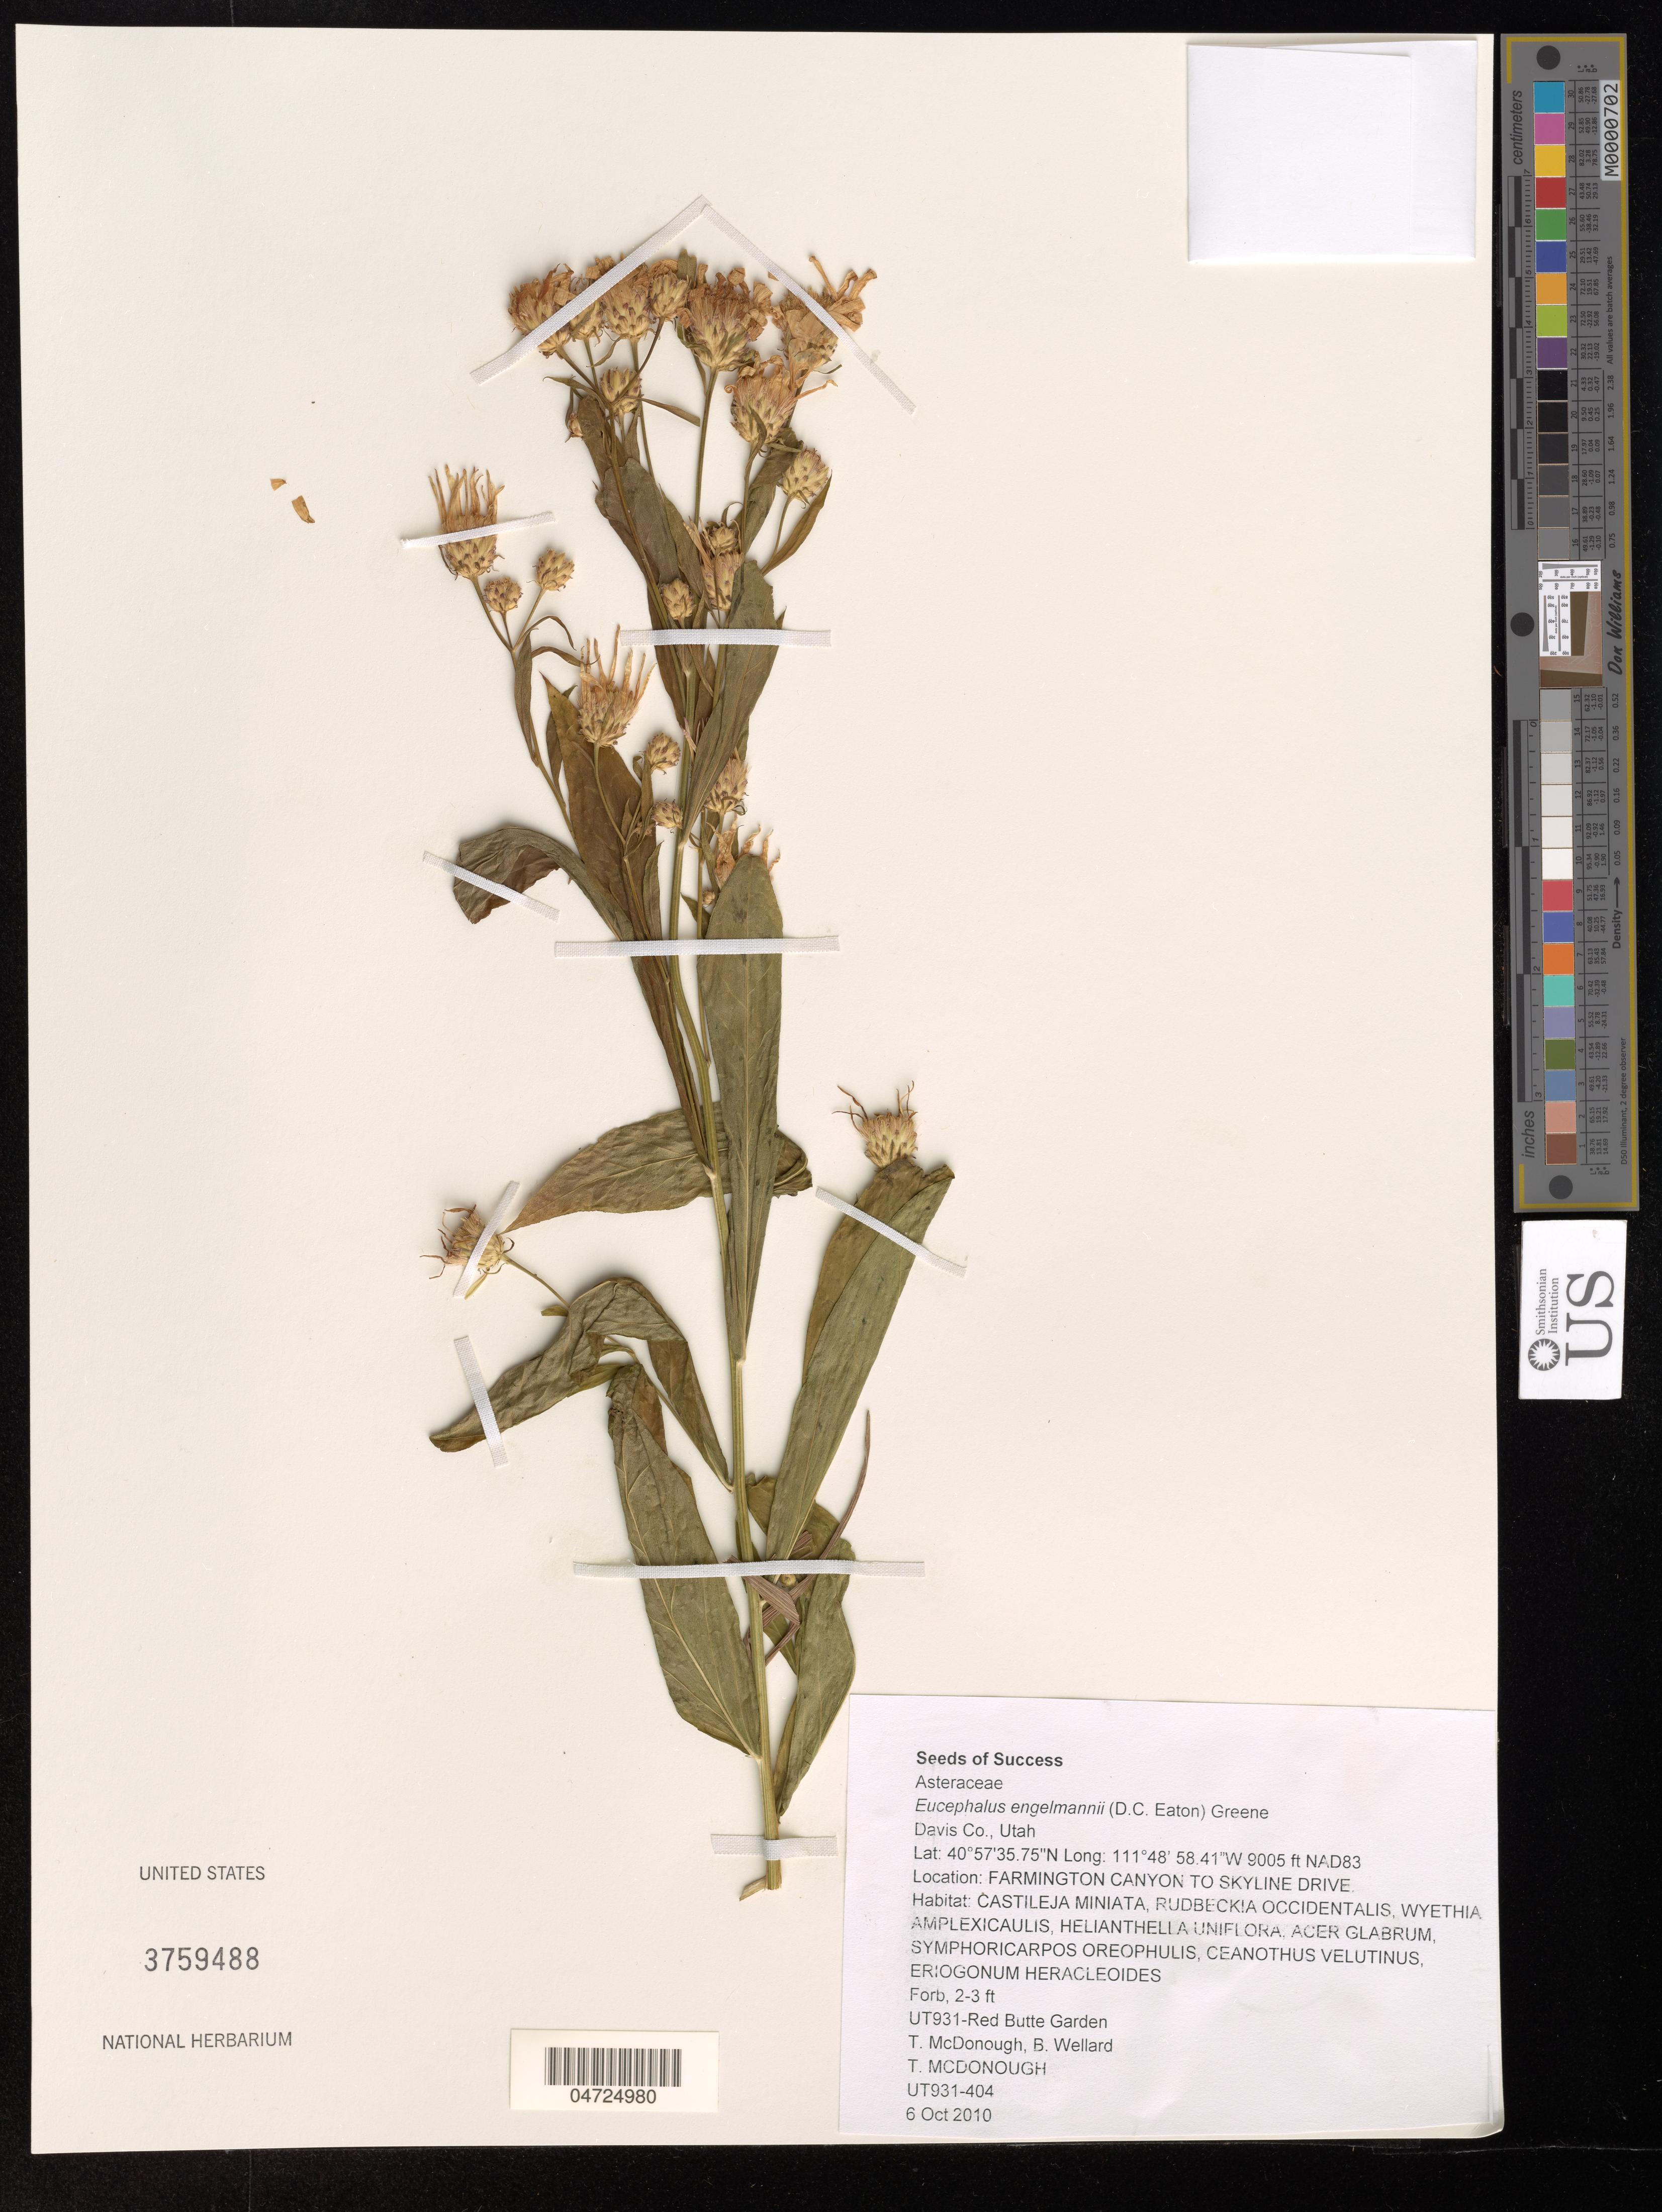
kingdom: Plantae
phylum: Tracheophyta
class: Magnoliopsida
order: Asterales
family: Asteraceae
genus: Eucephalus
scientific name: Eucephalus engelmannii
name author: (D.C. Eaton) Greene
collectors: T. McDonough & B. Wellard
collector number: UT931-404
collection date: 2010-10-06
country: United States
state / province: Utah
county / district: Davis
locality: Davis Co. NAD83. Farmington Canyon to Skyline Drive. UT931-Red Butte Garden.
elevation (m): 2745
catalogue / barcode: US 3759488